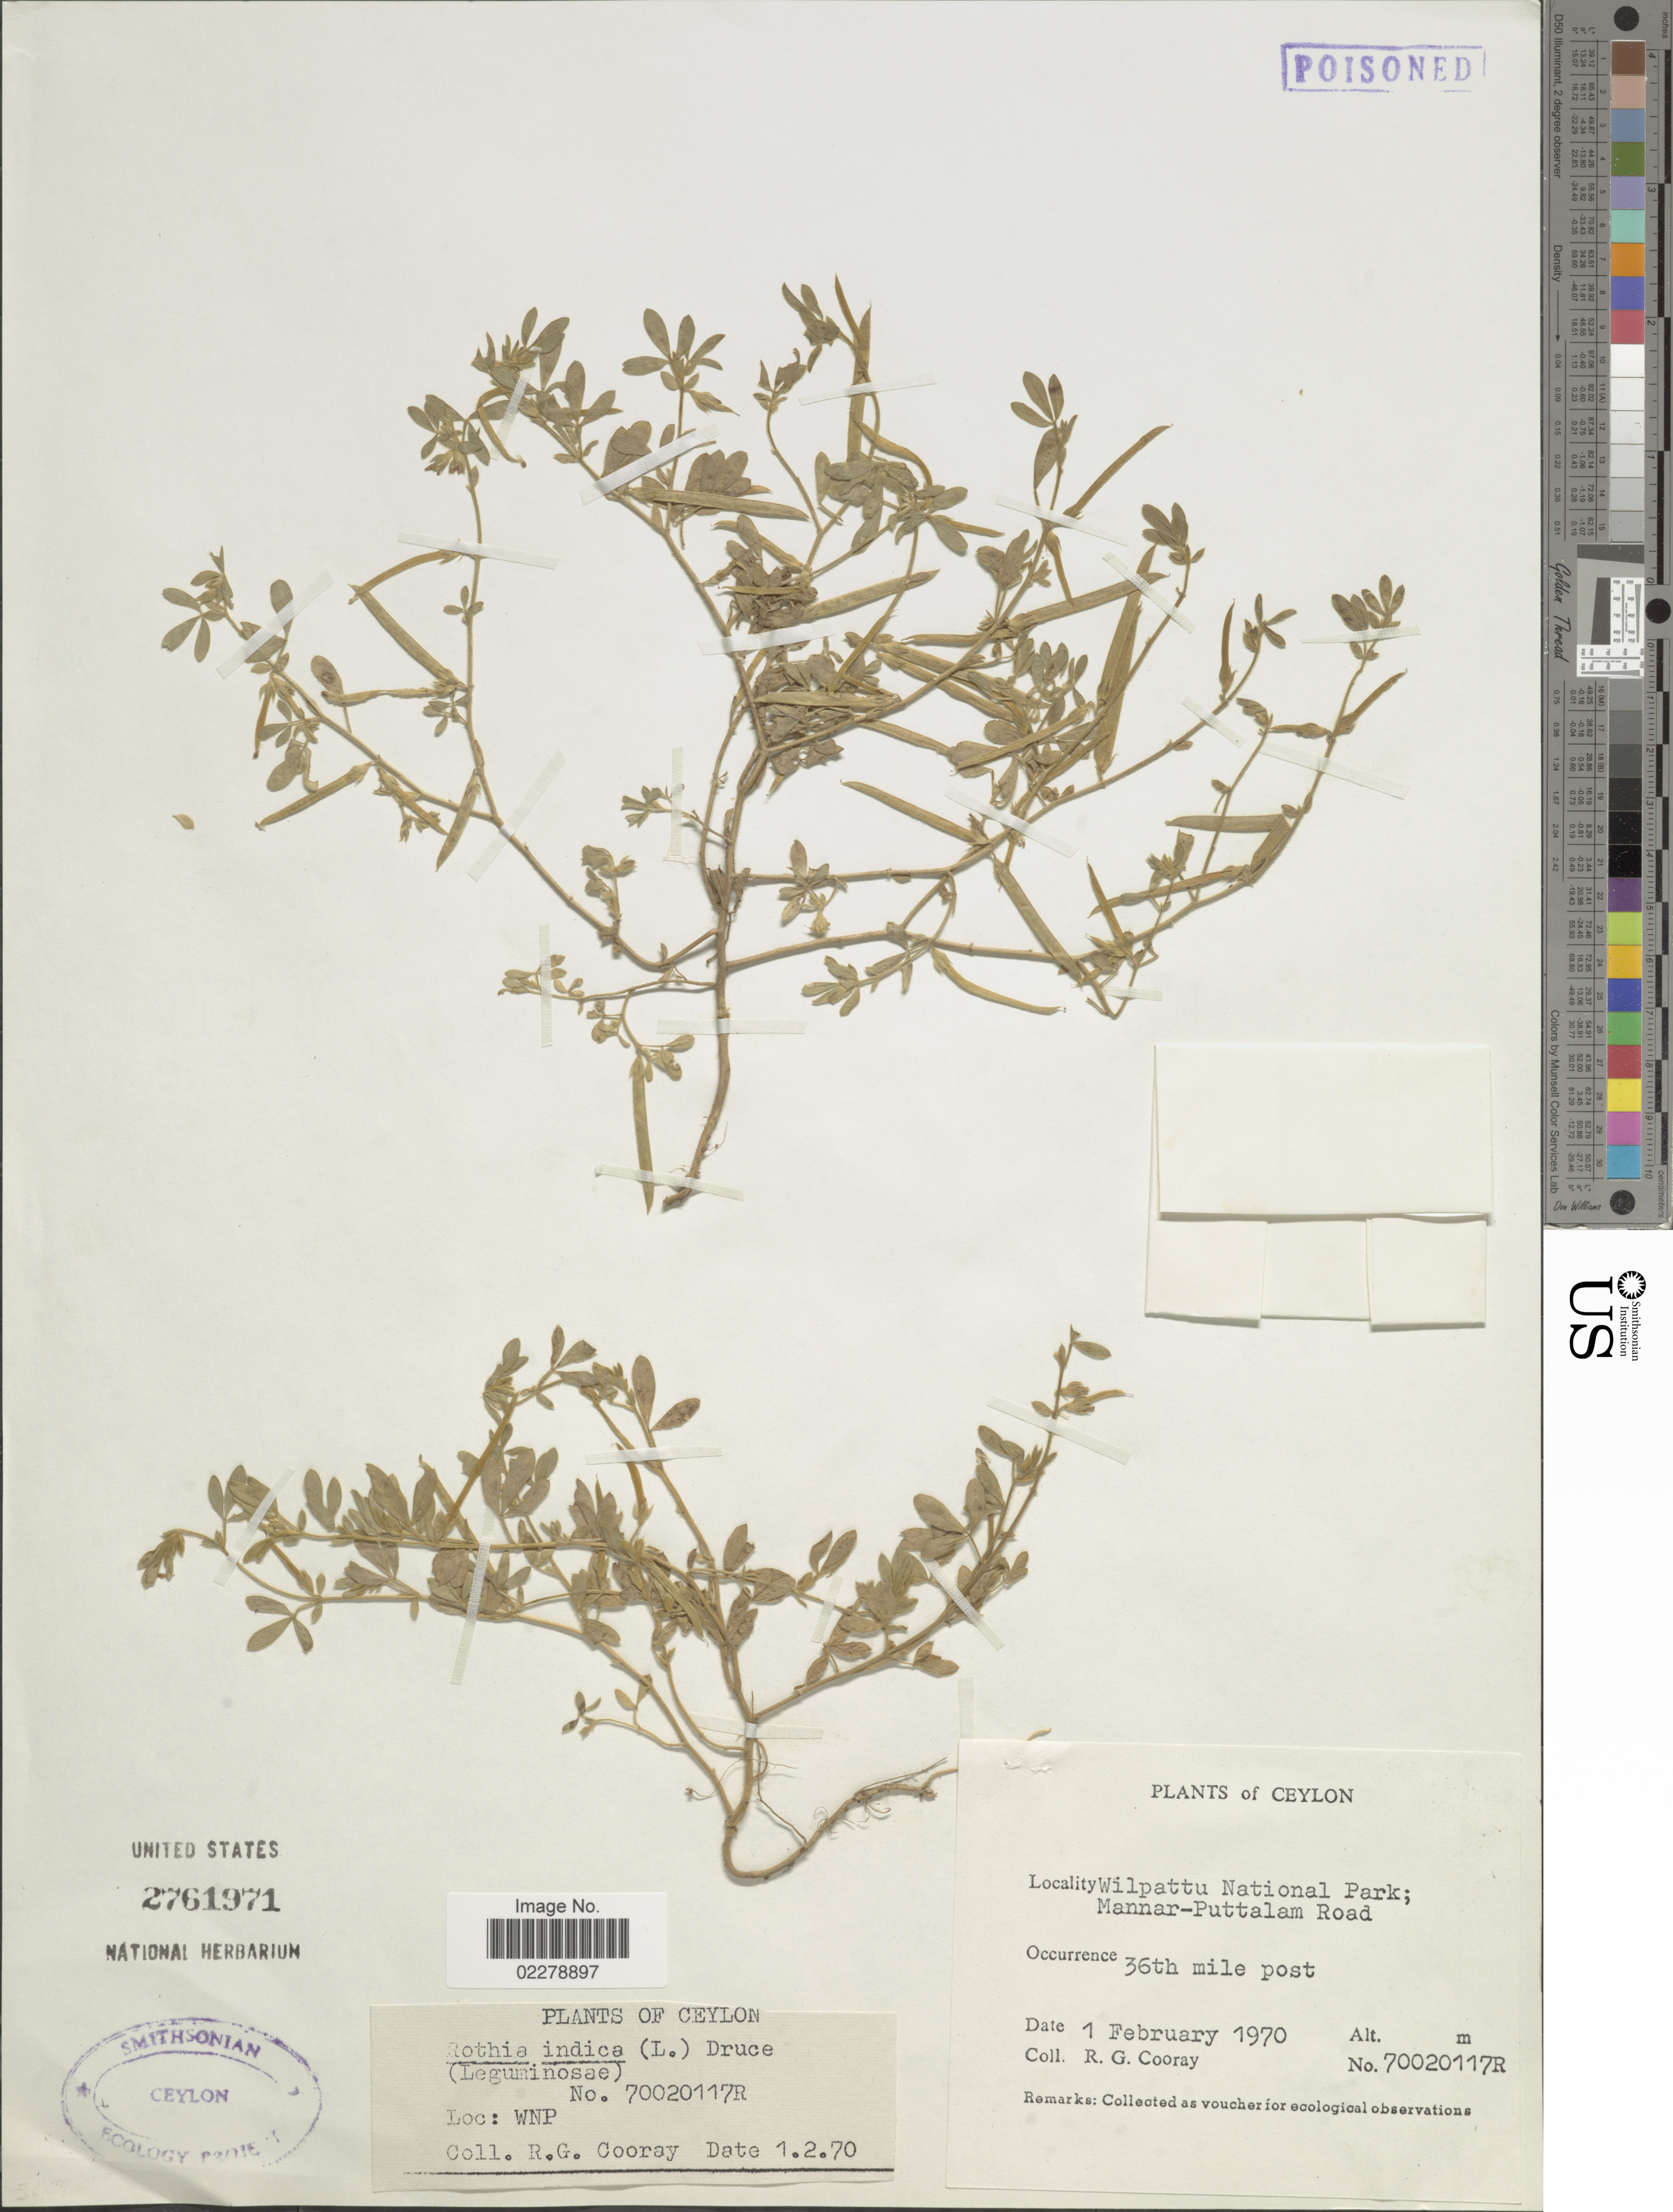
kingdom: Plantae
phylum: Tracheophyta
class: Magnoliopsida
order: Fabales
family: Fabaceae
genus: Rothia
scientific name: Rothia indica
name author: (L.) Druce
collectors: R. Cooray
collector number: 70020117R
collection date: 1970-02-01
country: Sri Lanka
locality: Ceylon. Wilpattu Natiional Park; Mannar- Puttalam Road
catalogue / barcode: US 2761971